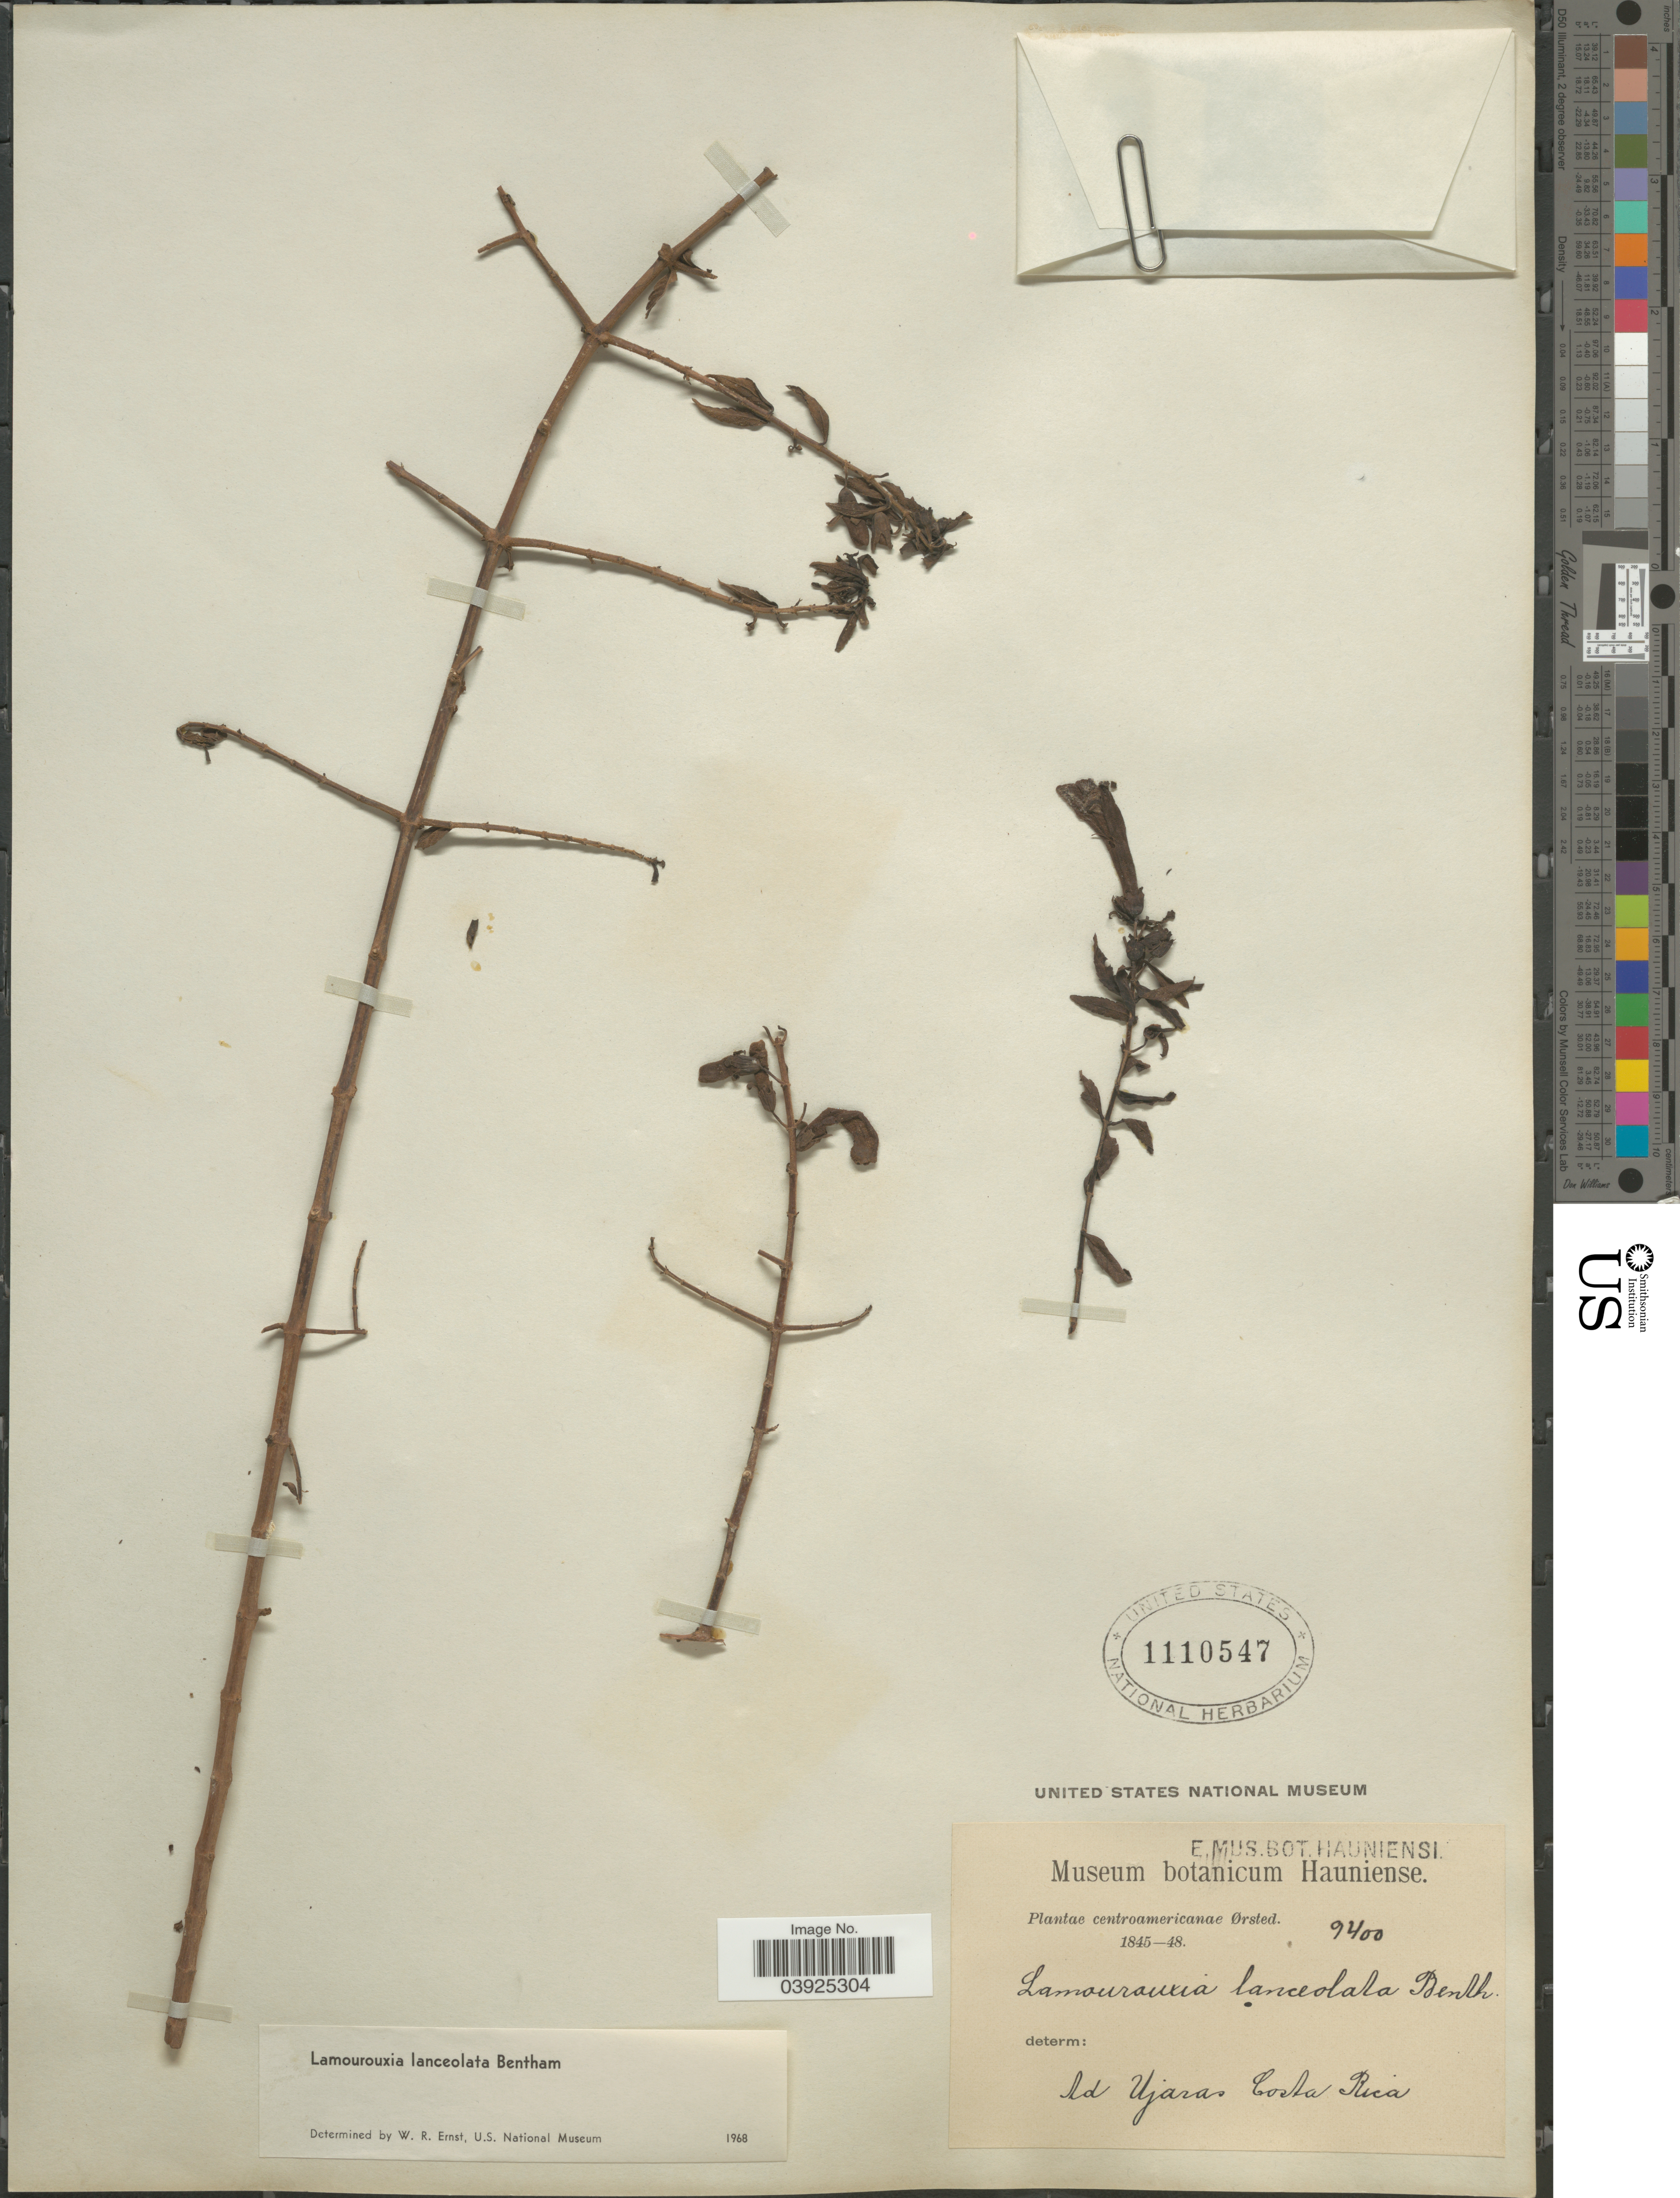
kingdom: Plantae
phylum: Tracheophyta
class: Magnoliopsida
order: Lamiales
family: Orobanchaceae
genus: Lamourouxia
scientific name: Lamourouxia lanceolata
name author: Benth.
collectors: Ørsted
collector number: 9400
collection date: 1845/1848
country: Costa Rica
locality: Centroamericanæ. Ad Ujaras.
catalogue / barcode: US 1110547